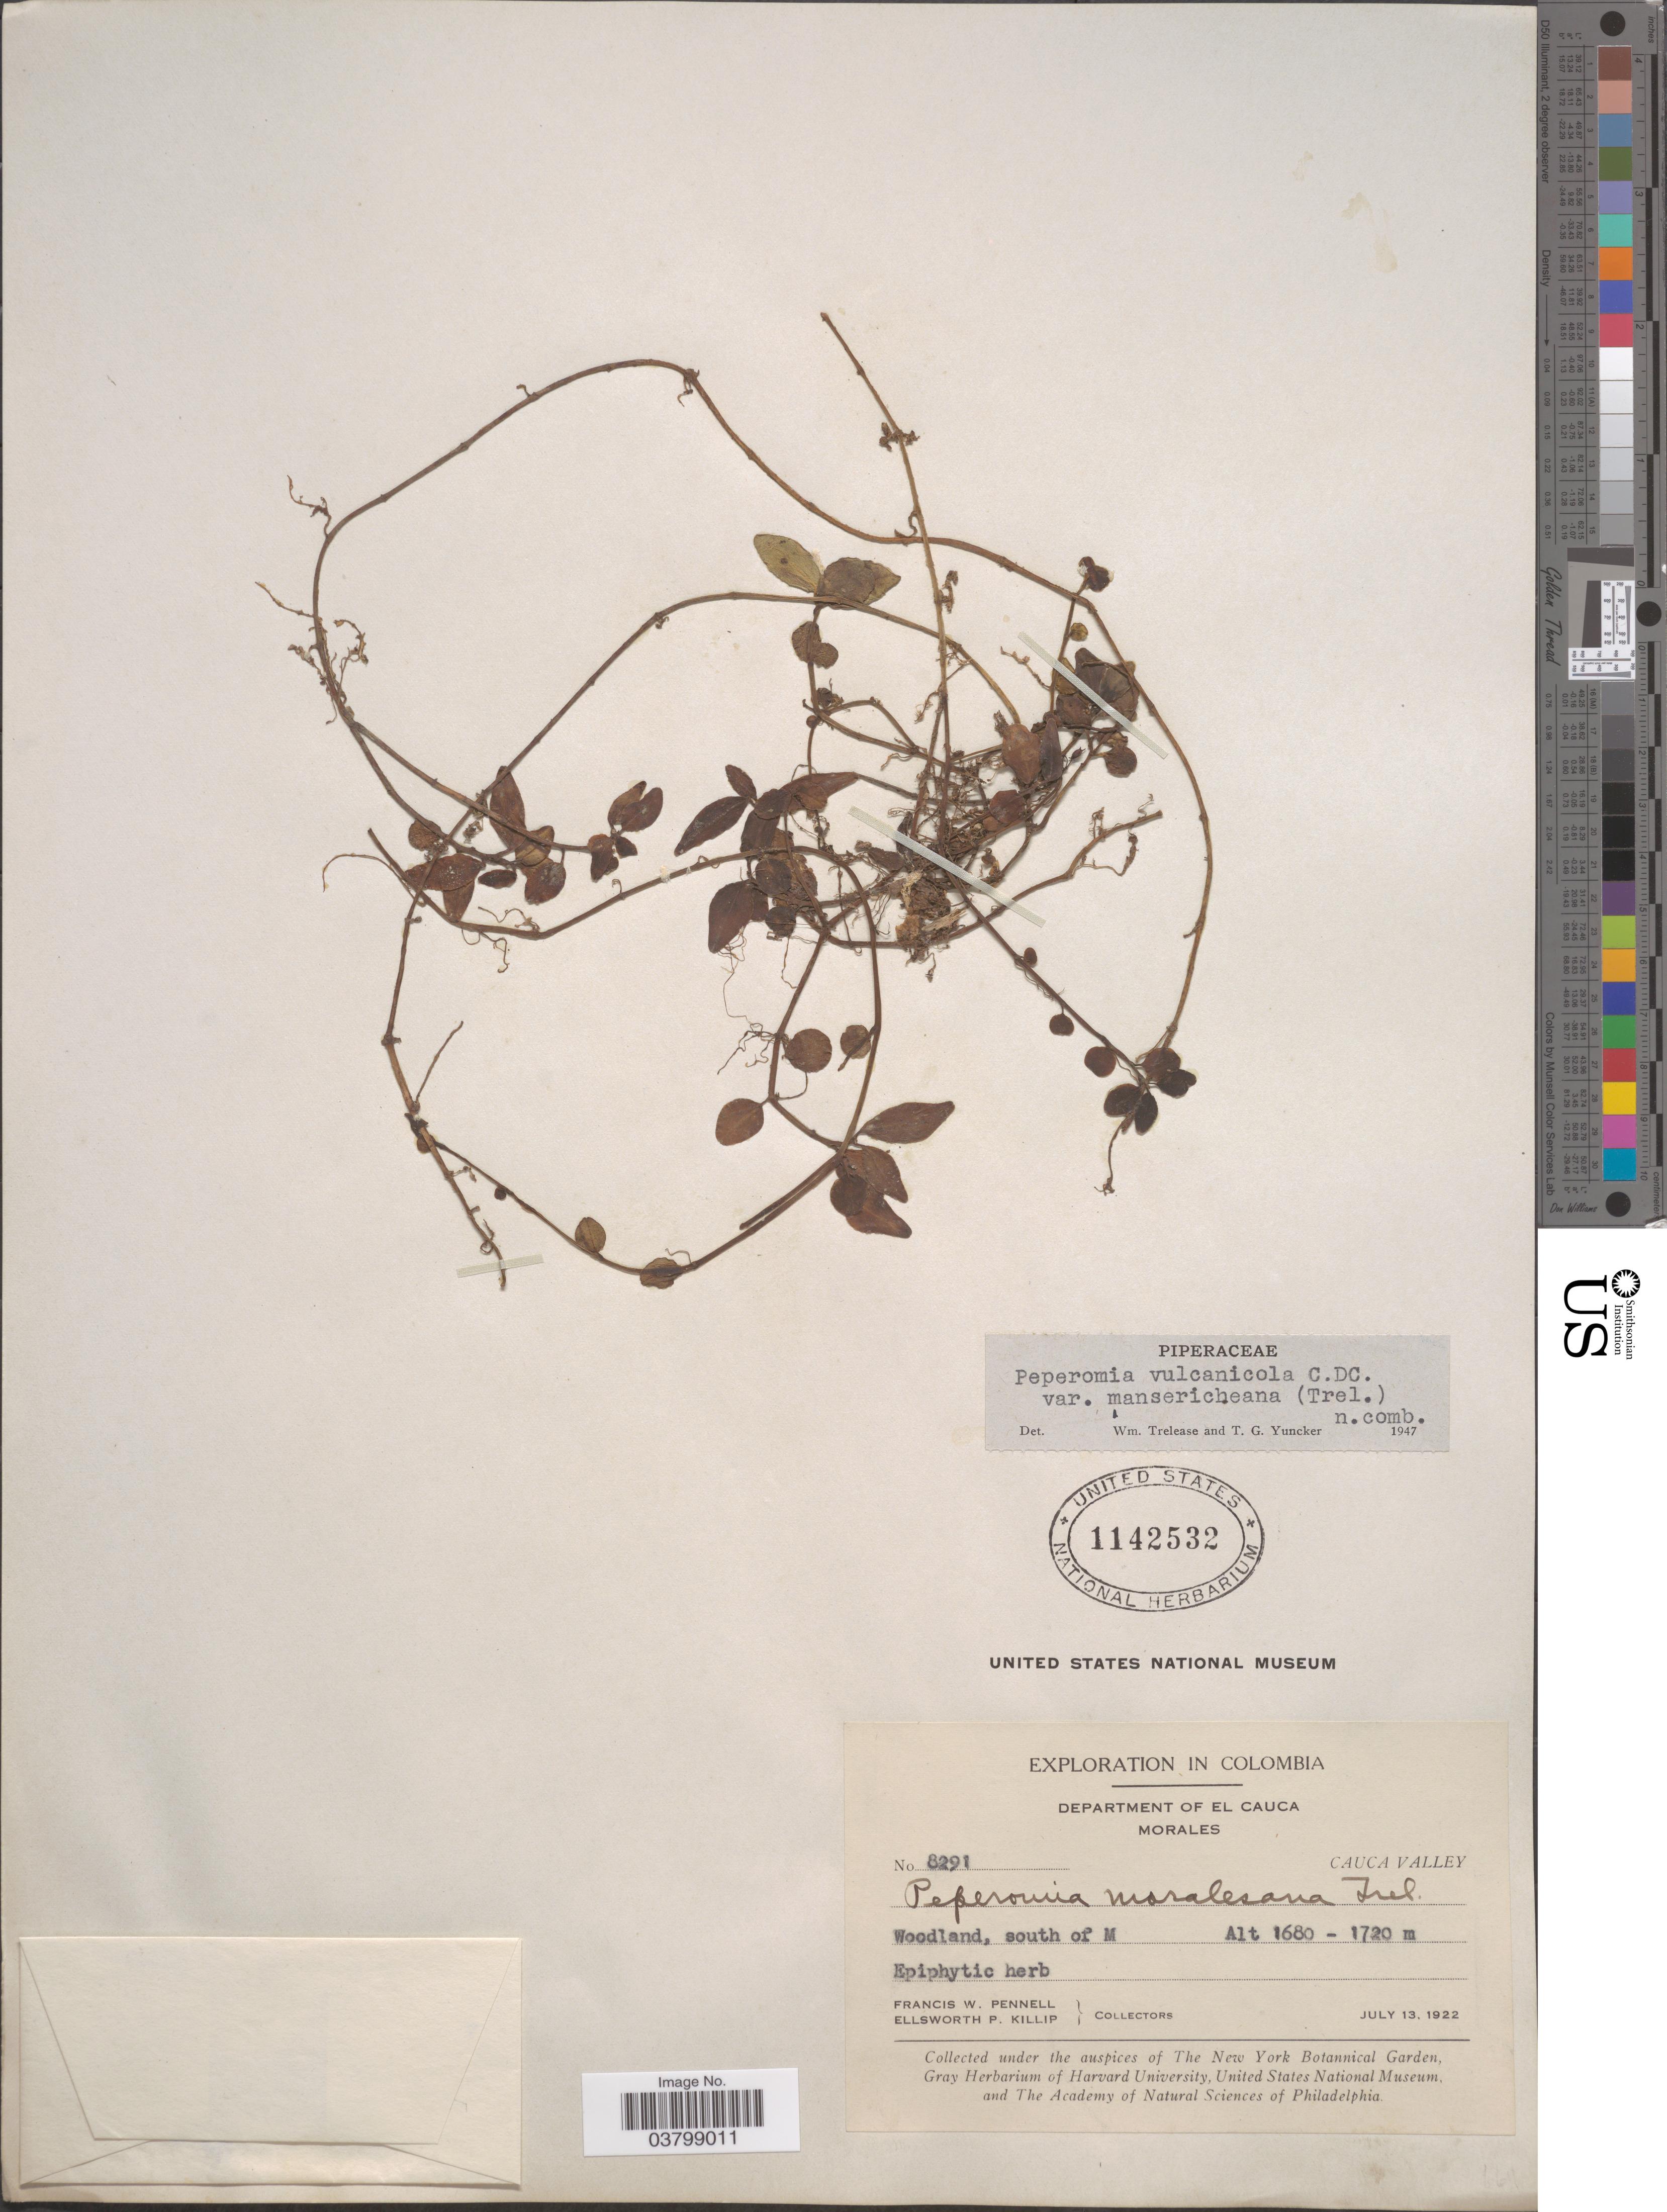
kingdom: Plantae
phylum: Tracheophyta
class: Magnoliopsida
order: Piperales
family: Piperaceae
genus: Peperomia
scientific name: Peperomia vulcanicola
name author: C. DC.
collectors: F. W. Pennell & E. P. Killip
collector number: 8291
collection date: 1922-07-13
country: Colombia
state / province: Cauca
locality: Department of El Cauca. Morales. Cauca Valley. Woodland, south of M.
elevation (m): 1680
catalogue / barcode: US 1142532